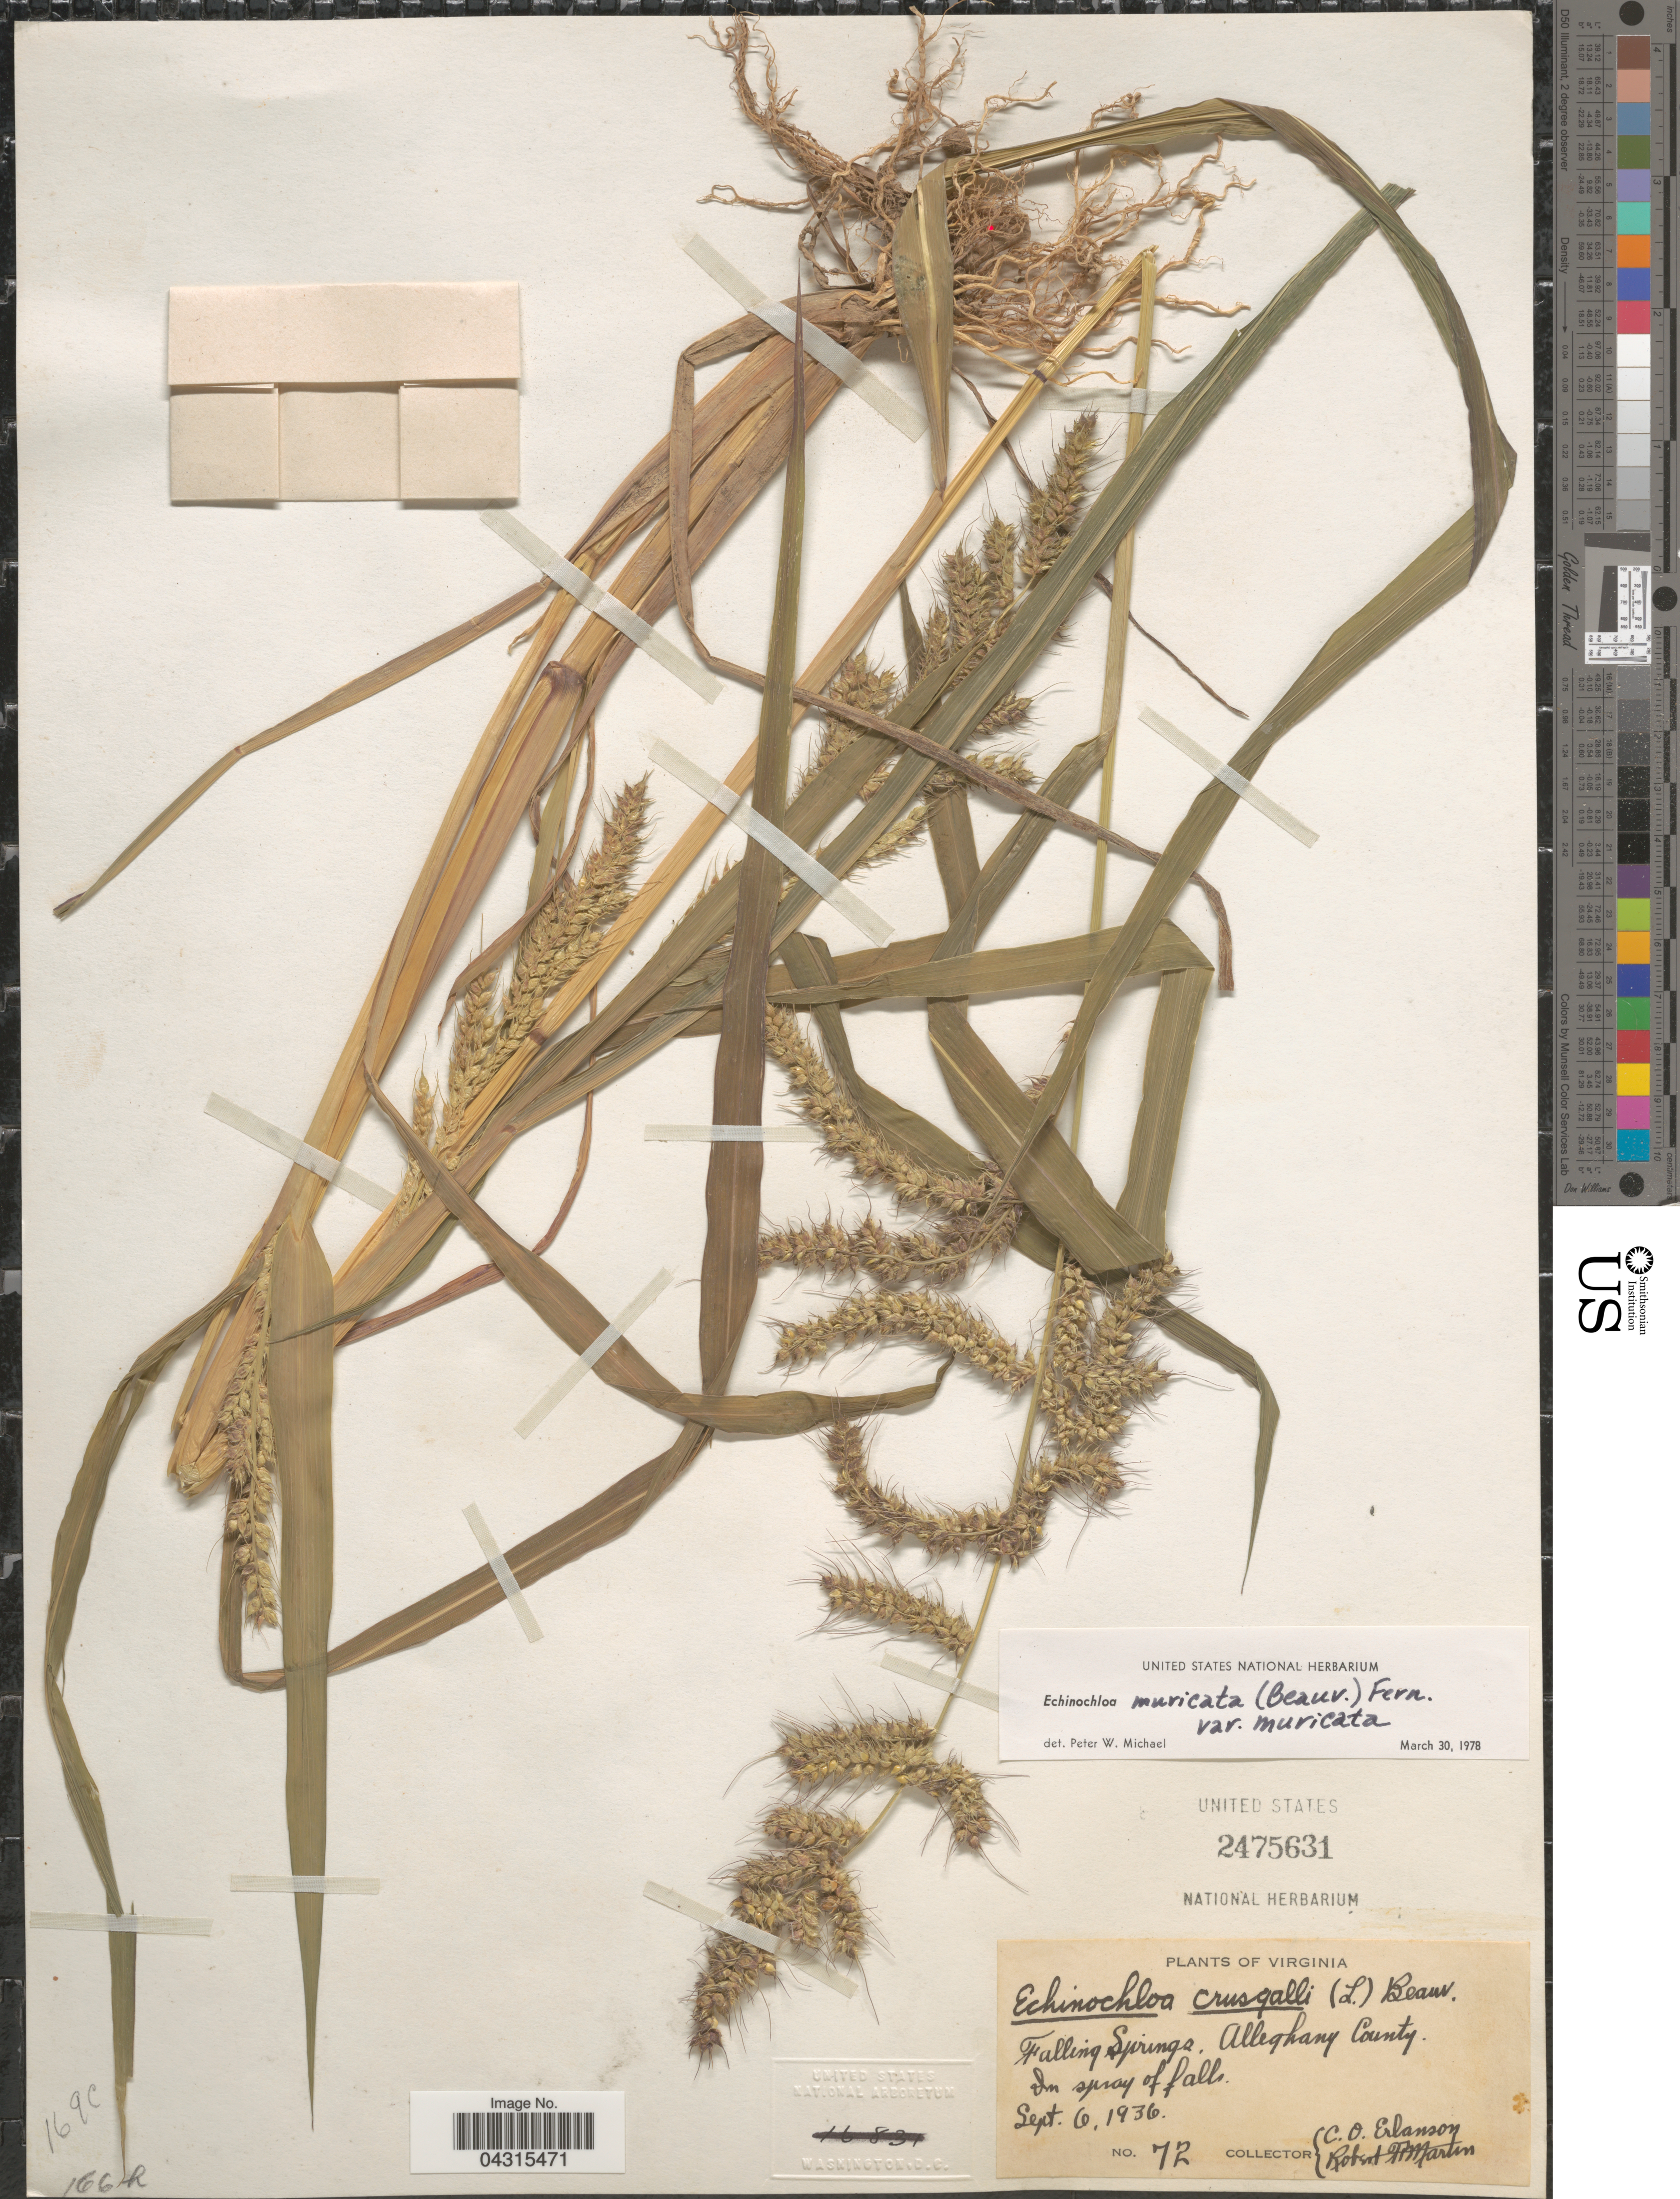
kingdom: Plantae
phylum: Tracheophyta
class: Liliopsida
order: Poales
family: Poaceae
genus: Echinochloa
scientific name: Echinochloa muricata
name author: (P. Beauv.) Fernald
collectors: C. O. Erlanson & R. F. Martin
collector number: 72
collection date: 1936-09-06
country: United States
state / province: Virginia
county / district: Alleghany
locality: Falling springs. Alleghany County. In spray of falls.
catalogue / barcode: US 2475631